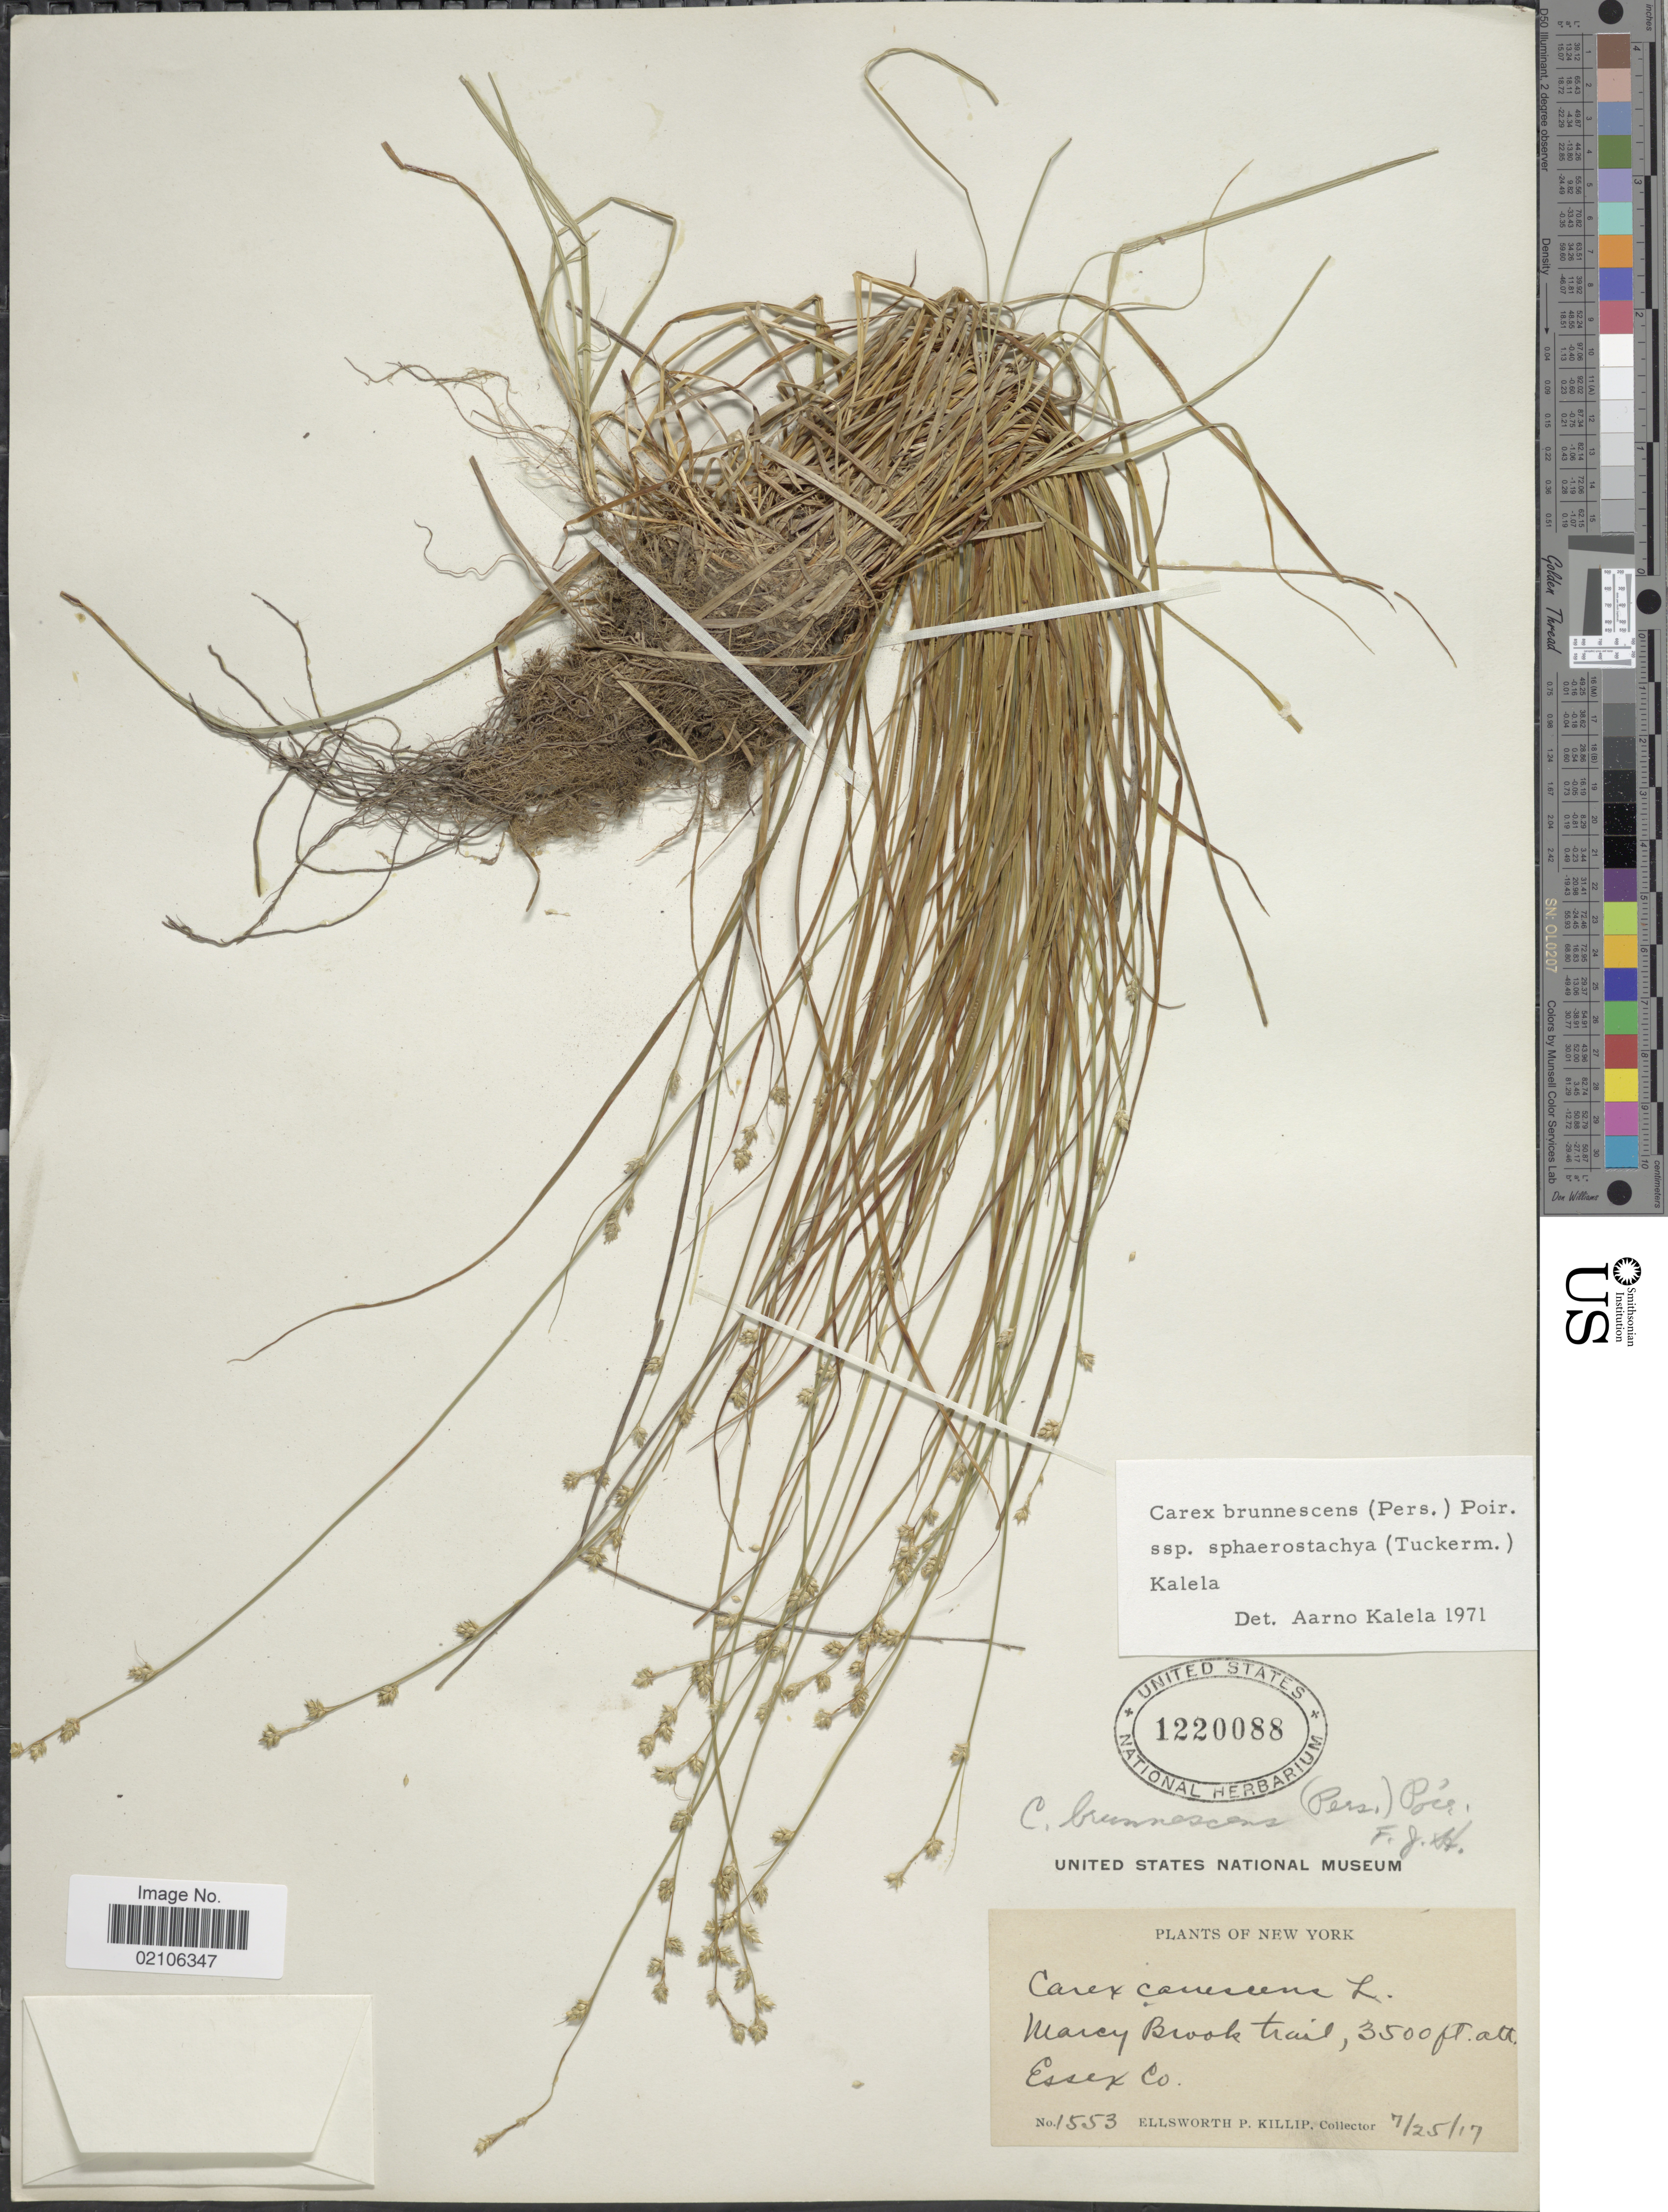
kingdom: Plantae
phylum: Tracheophyta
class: Liliopsida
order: Poales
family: Cyperaceae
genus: Carex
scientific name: Carex brunnescens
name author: (Pers.) Poir.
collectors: E. P. Killip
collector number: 1553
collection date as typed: Transcribed d/m/y: 25/7/17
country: United States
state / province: New York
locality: Marcy Brook trail, Essex Co.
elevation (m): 1067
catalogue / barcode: US 1220088